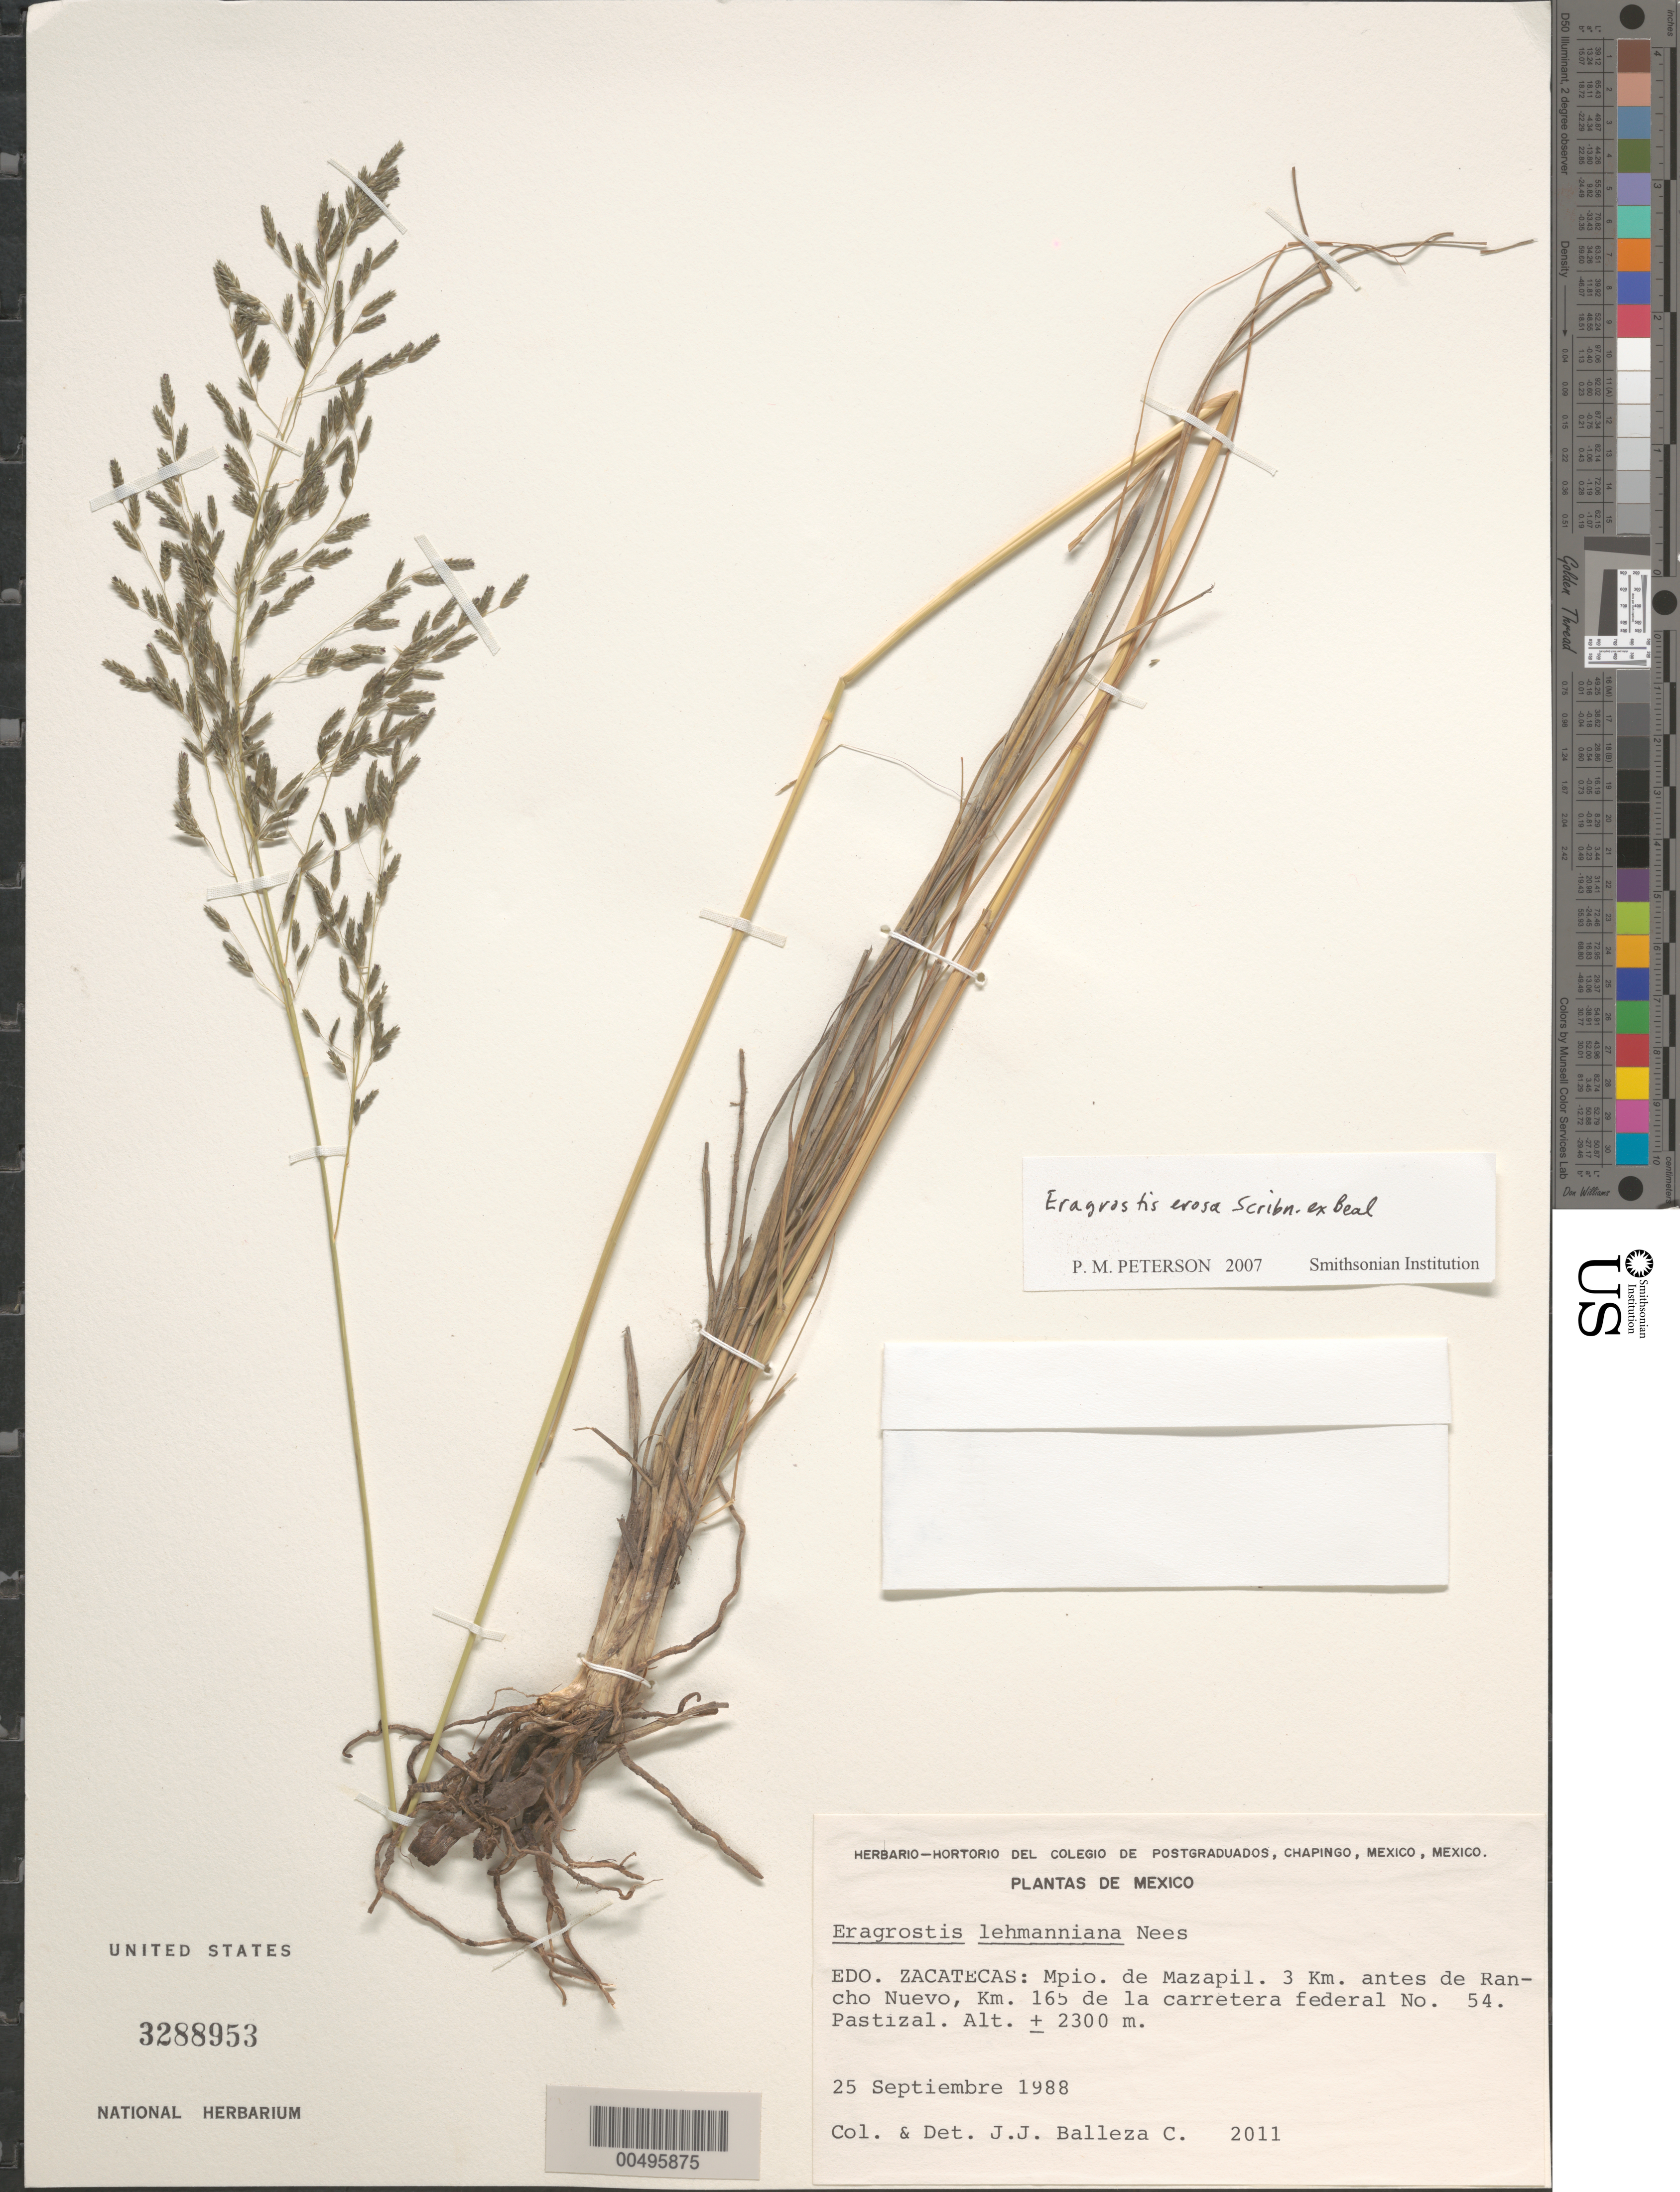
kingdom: Plantae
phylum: Tracheophyta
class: Liliopsida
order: Poales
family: Poaceae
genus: Eragrostis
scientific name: Eragrostis erosa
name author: Scribn. ex W.J. Beal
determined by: Peterson, Paul M., (BOT), Smithsonian Institution - National Museum of Natural History (UNITED STATES)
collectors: J. J. Balleza C.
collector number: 2011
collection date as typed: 25 Sep 1988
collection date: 1988-09-25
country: Mexico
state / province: Zacatecas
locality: Mazapil Mun., 3 km antes de Rancho Nuevo, Km 165 de la carretera federal No. 54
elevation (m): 2300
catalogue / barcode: US 3288953